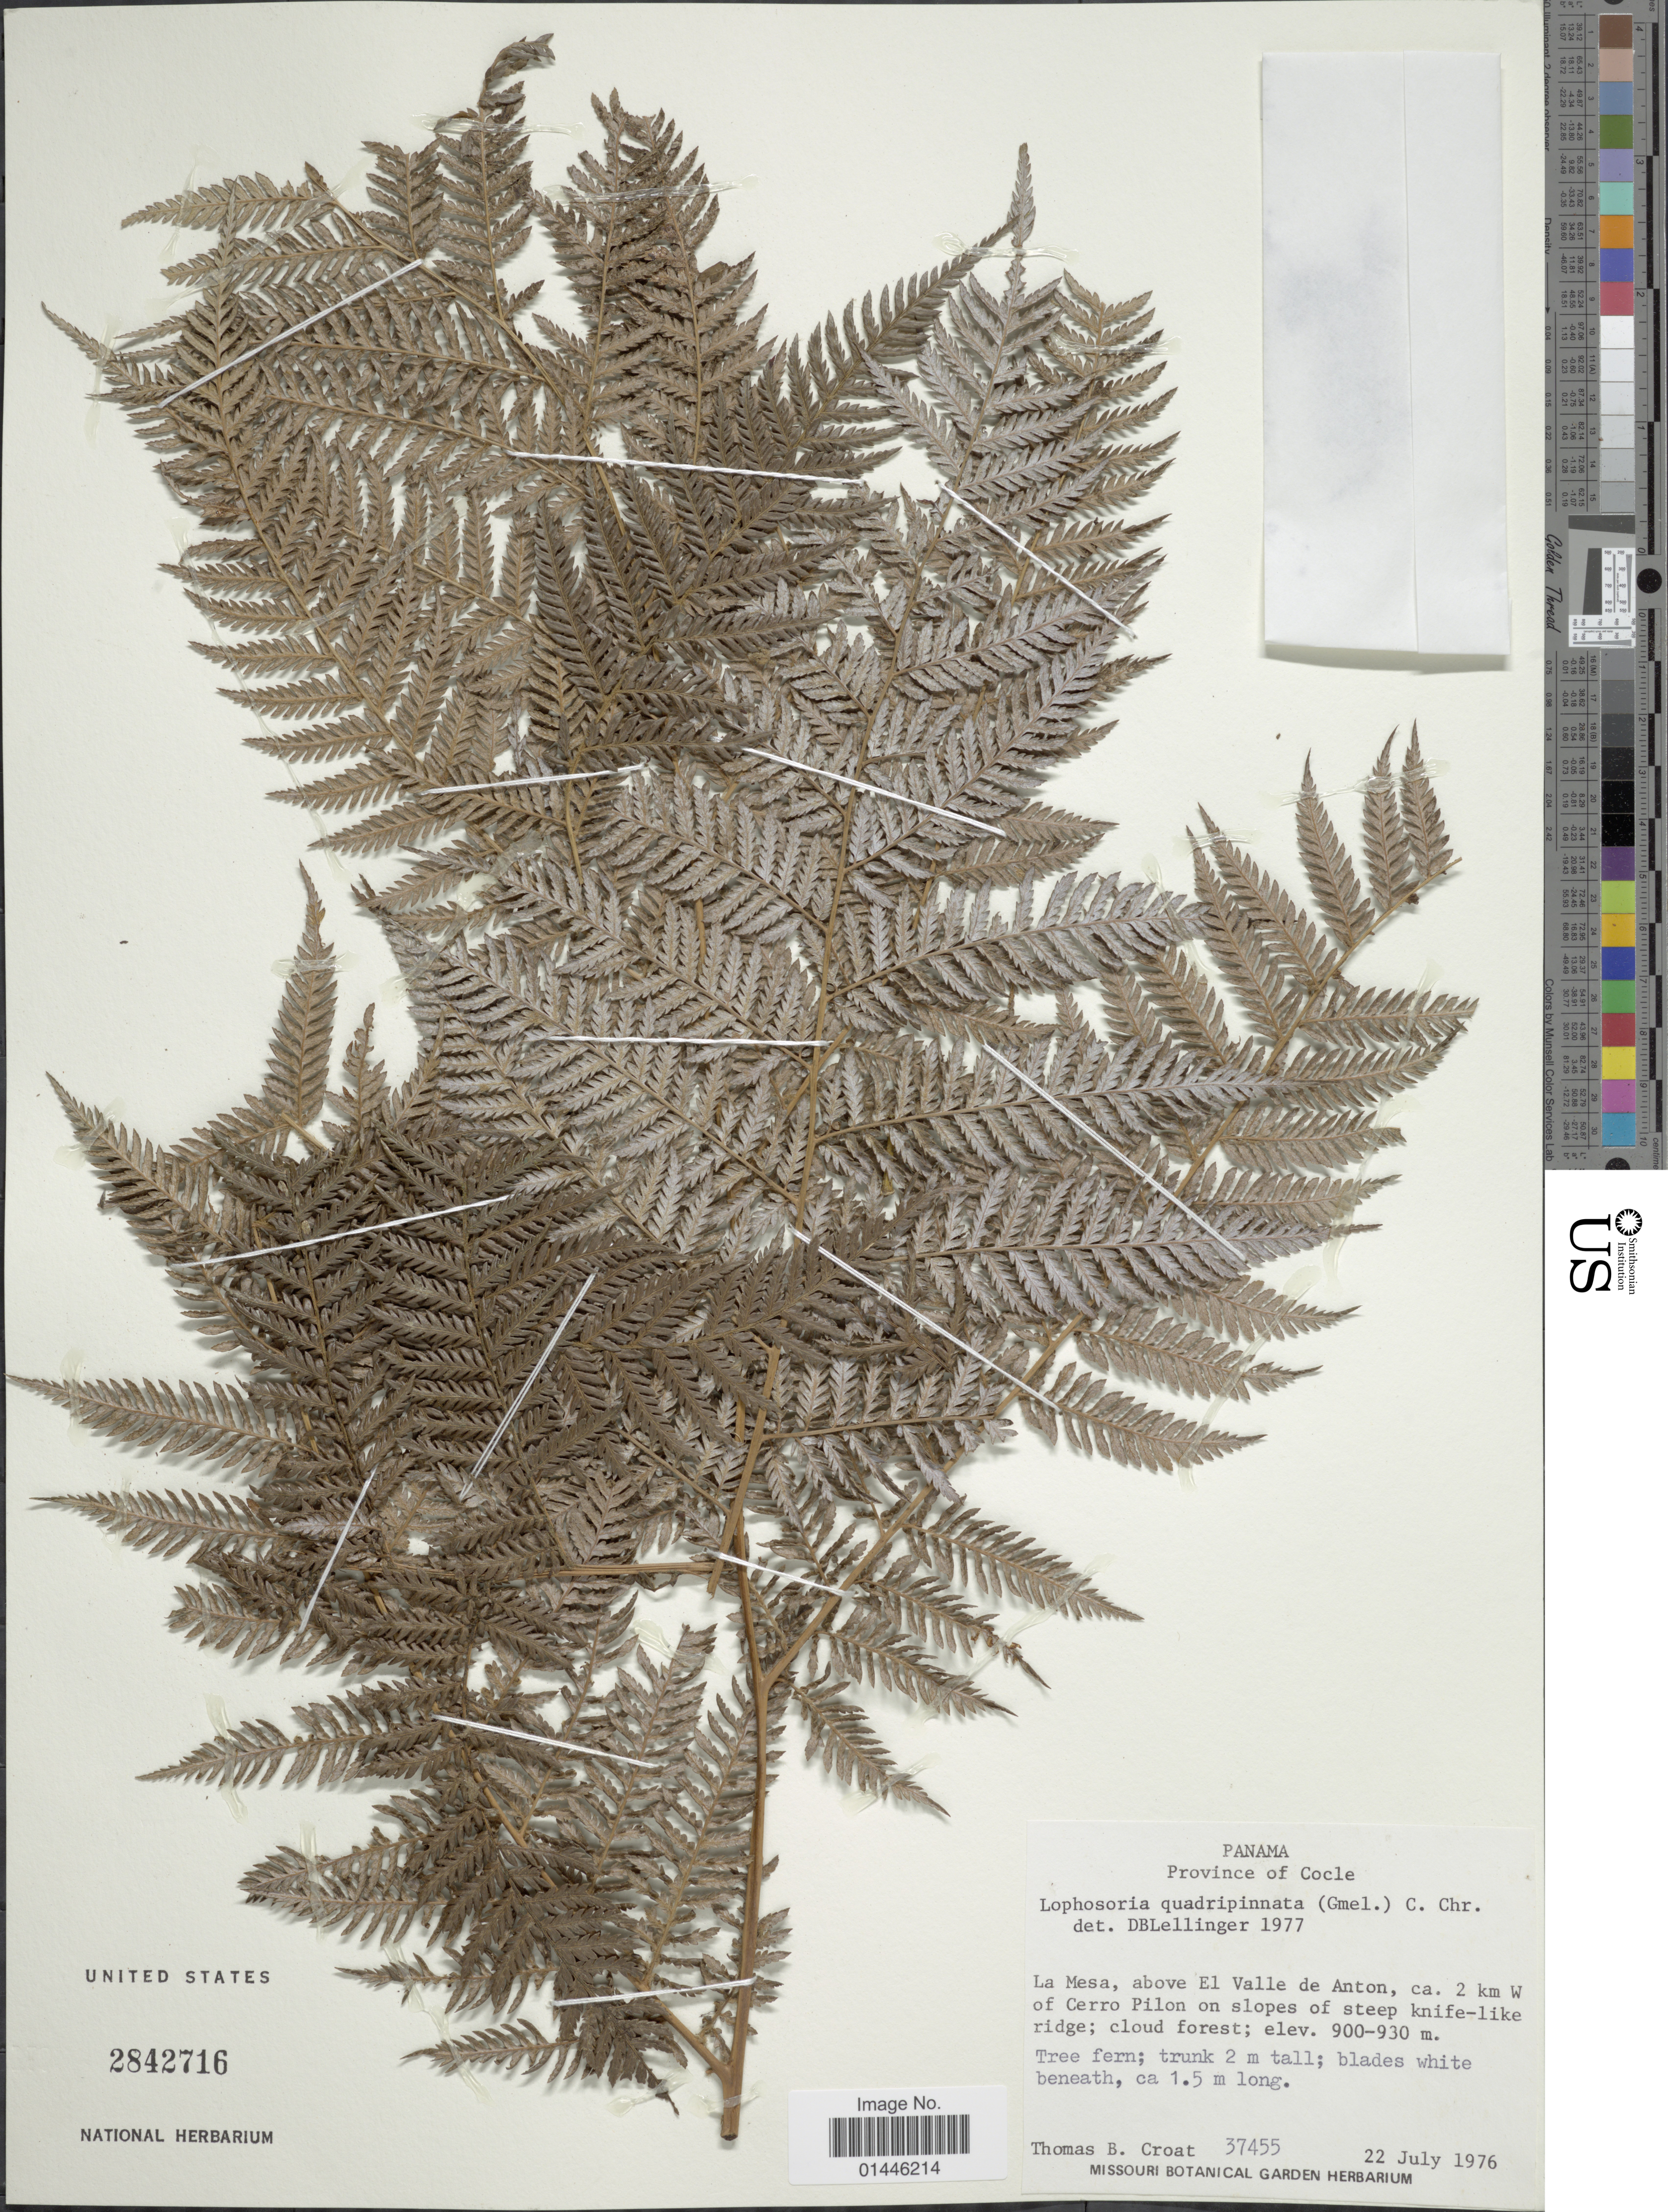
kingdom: Plantae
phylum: Tracheophyta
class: Polypodiopsida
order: Cyatheales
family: Dicksoniaceae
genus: Lophosoria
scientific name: Lophosoria quadripinnata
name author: (J.F. Gmel.) C. Chr.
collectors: T. B. Croat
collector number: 37455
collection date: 1976-07-22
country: Panama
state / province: Coclé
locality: La Mesa, above El Valle de Anton, ca. 2 km W of Cerro Pilon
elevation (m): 900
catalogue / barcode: US 2842716